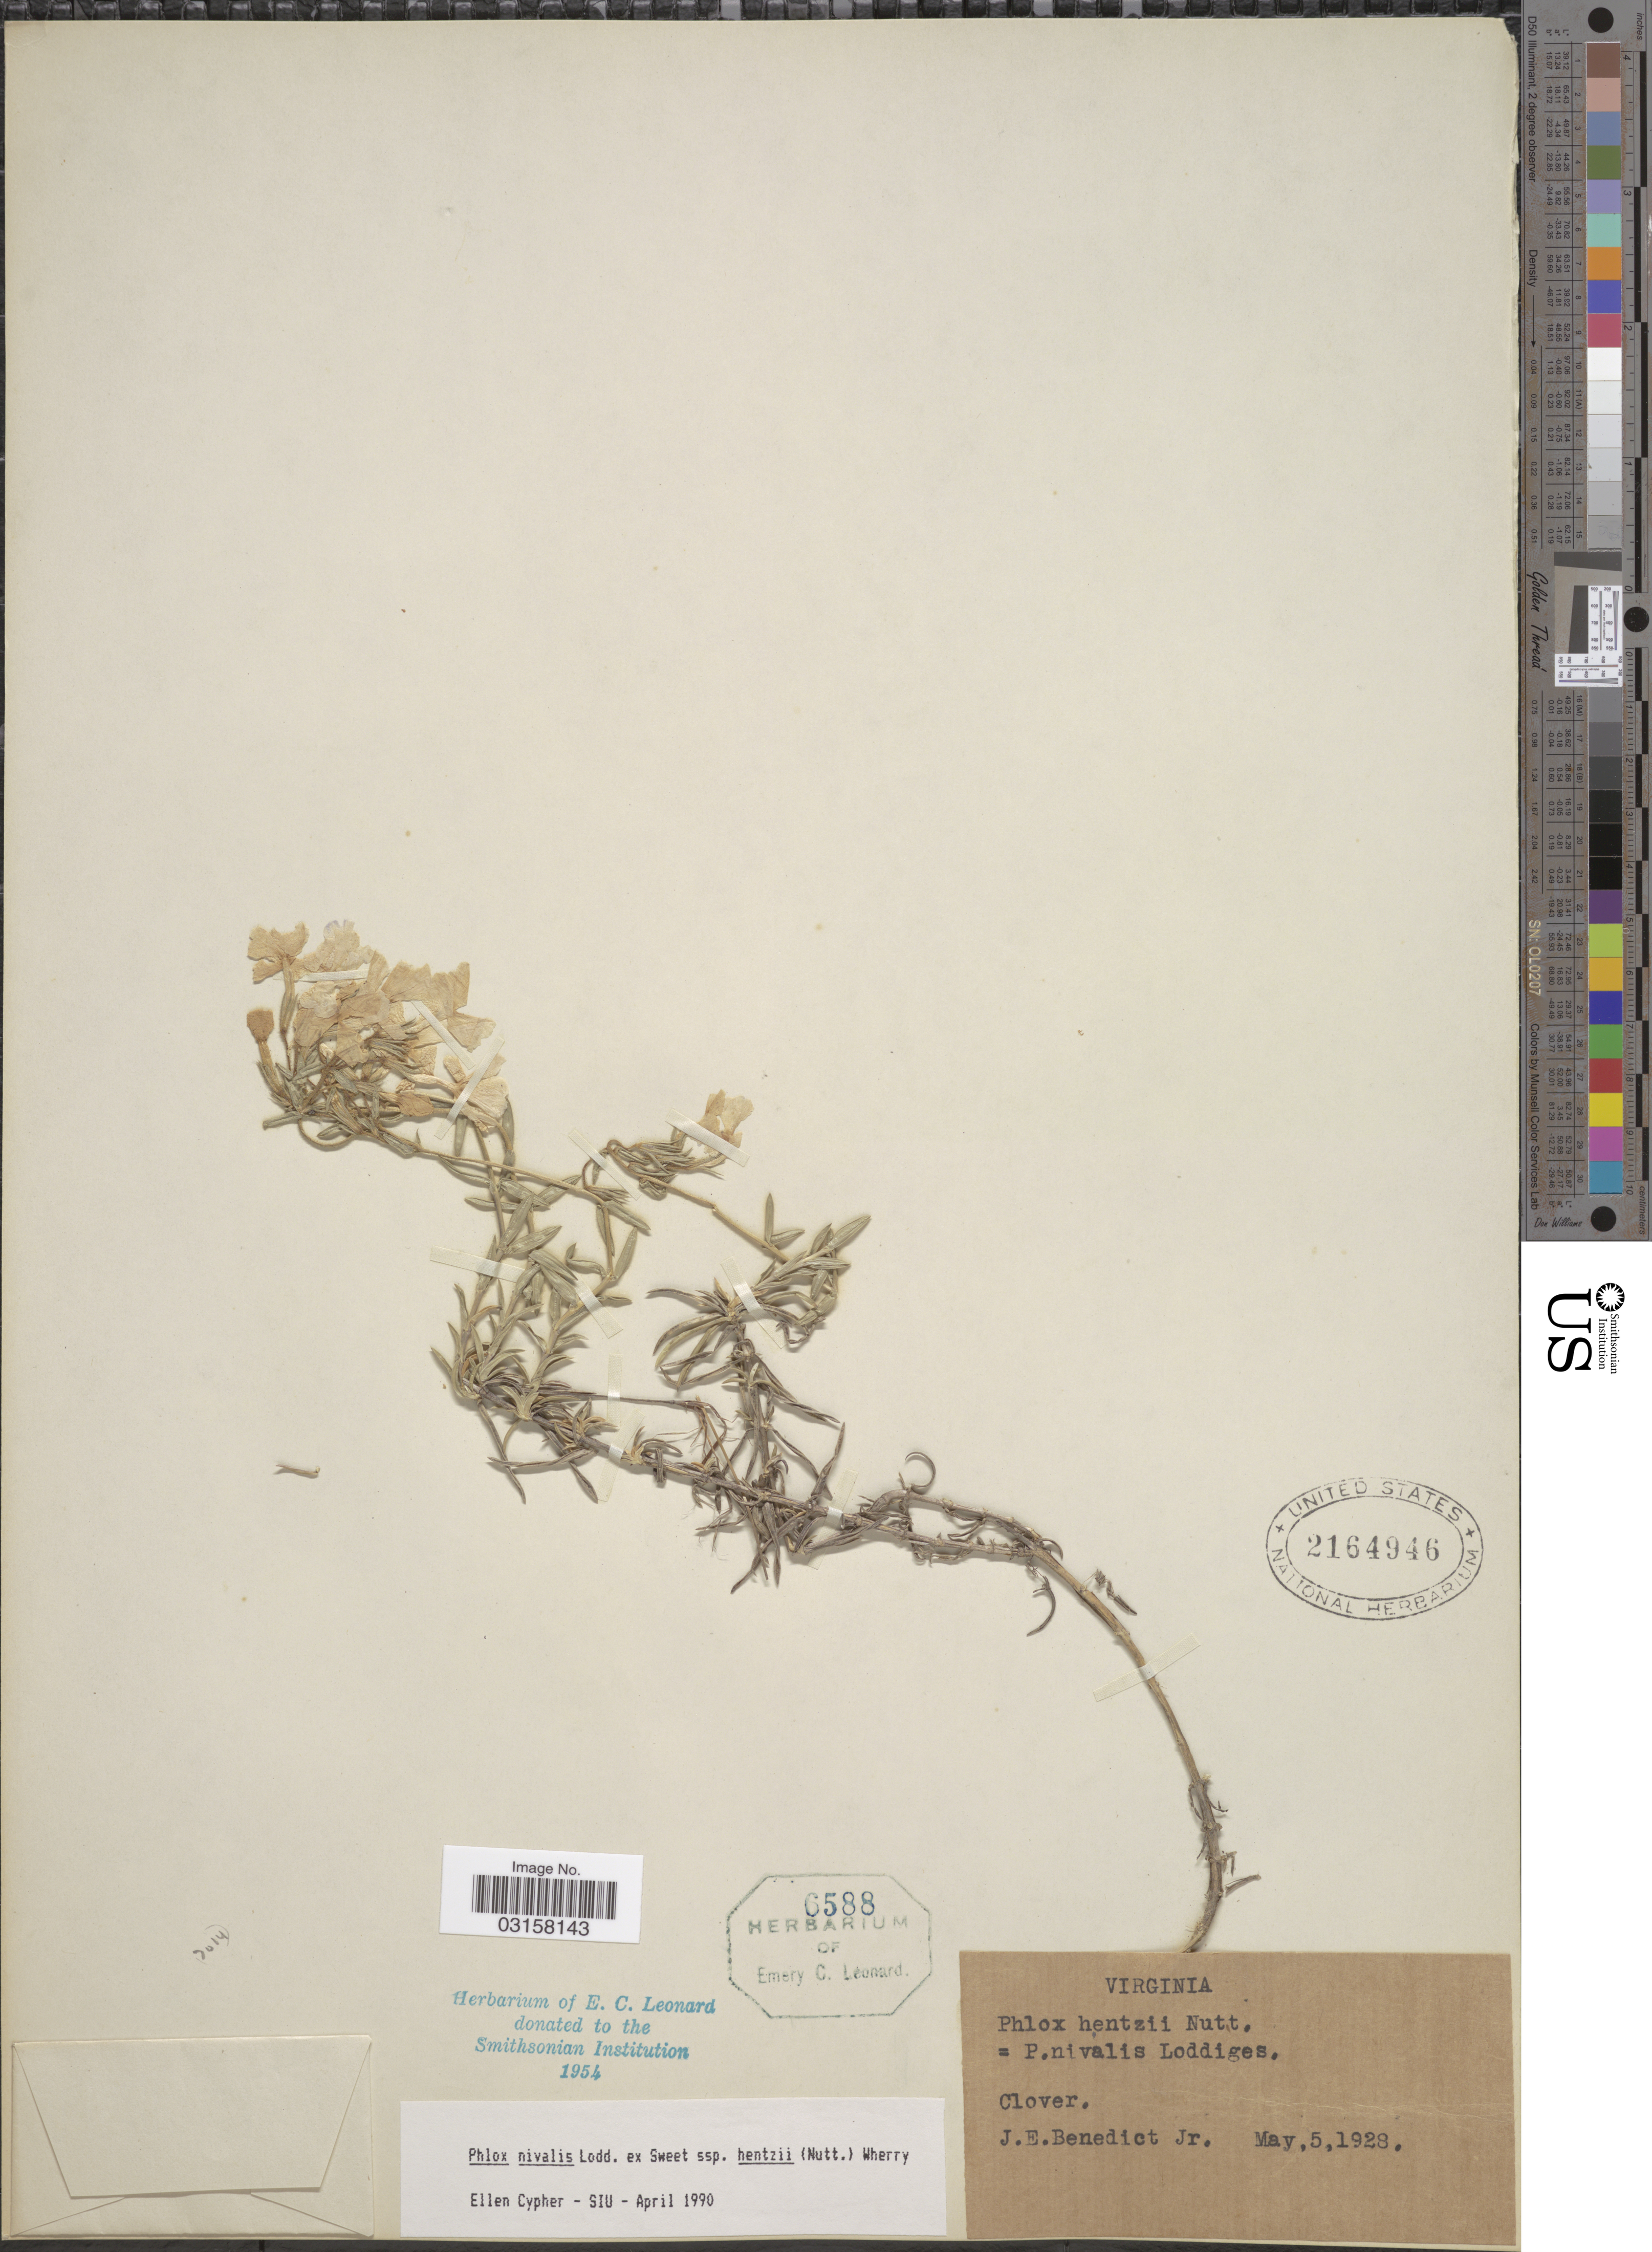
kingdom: Plantae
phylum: Tracheophyta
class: Magnoliopsida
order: Ericales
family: Polemoniaceae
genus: Phlox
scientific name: Phlox nivalis subsp. nivalis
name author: Lodd. ex Sweet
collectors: J. Benedict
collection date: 1928-05-05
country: United States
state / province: Virginia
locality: Clover.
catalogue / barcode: US 2164946